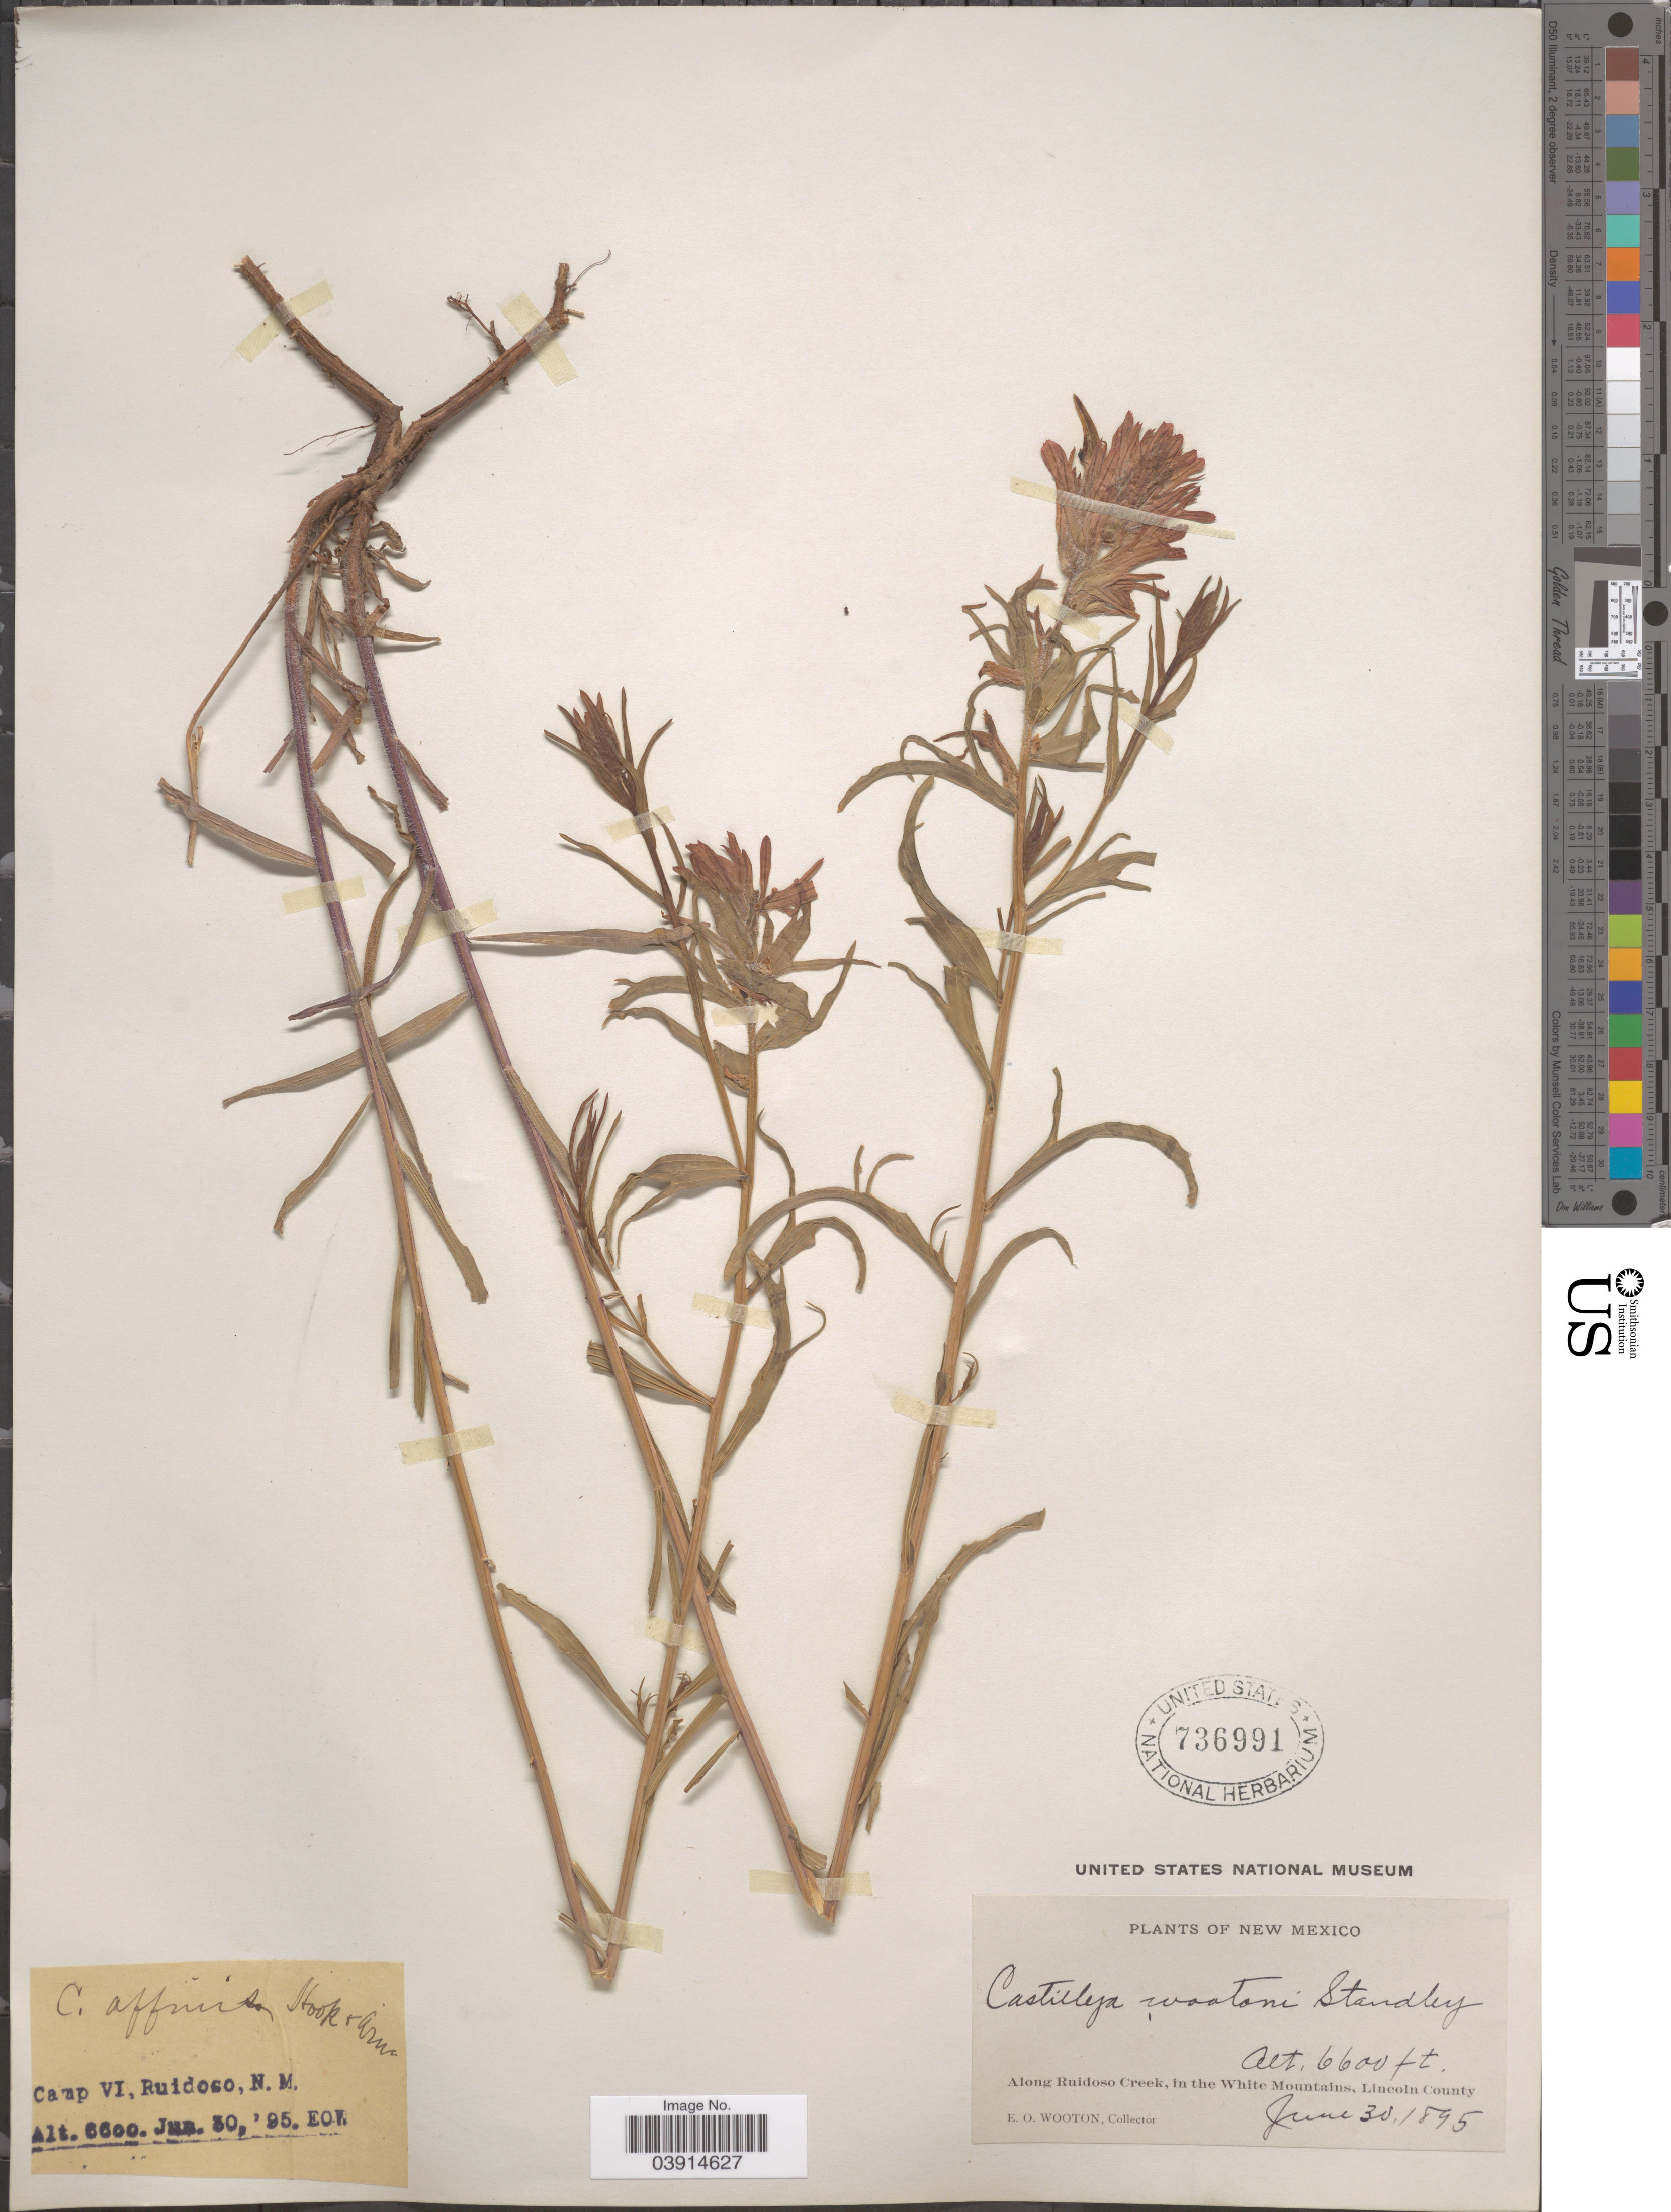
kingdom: Plantae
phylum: Tracheophyta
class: Magnoliopsida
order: Lamiales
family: Orobanchaceae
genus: Castilleja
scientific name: Castilleja wootonii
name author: Standl.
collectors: E. O. Wooton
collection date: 1895-06-30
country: United States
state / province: New Mexico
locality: Camp VI, Ruidoso. Along Ruidoso Creek, in the White Mountains, Lincoln County.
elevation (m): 2012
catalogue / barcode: US 736991